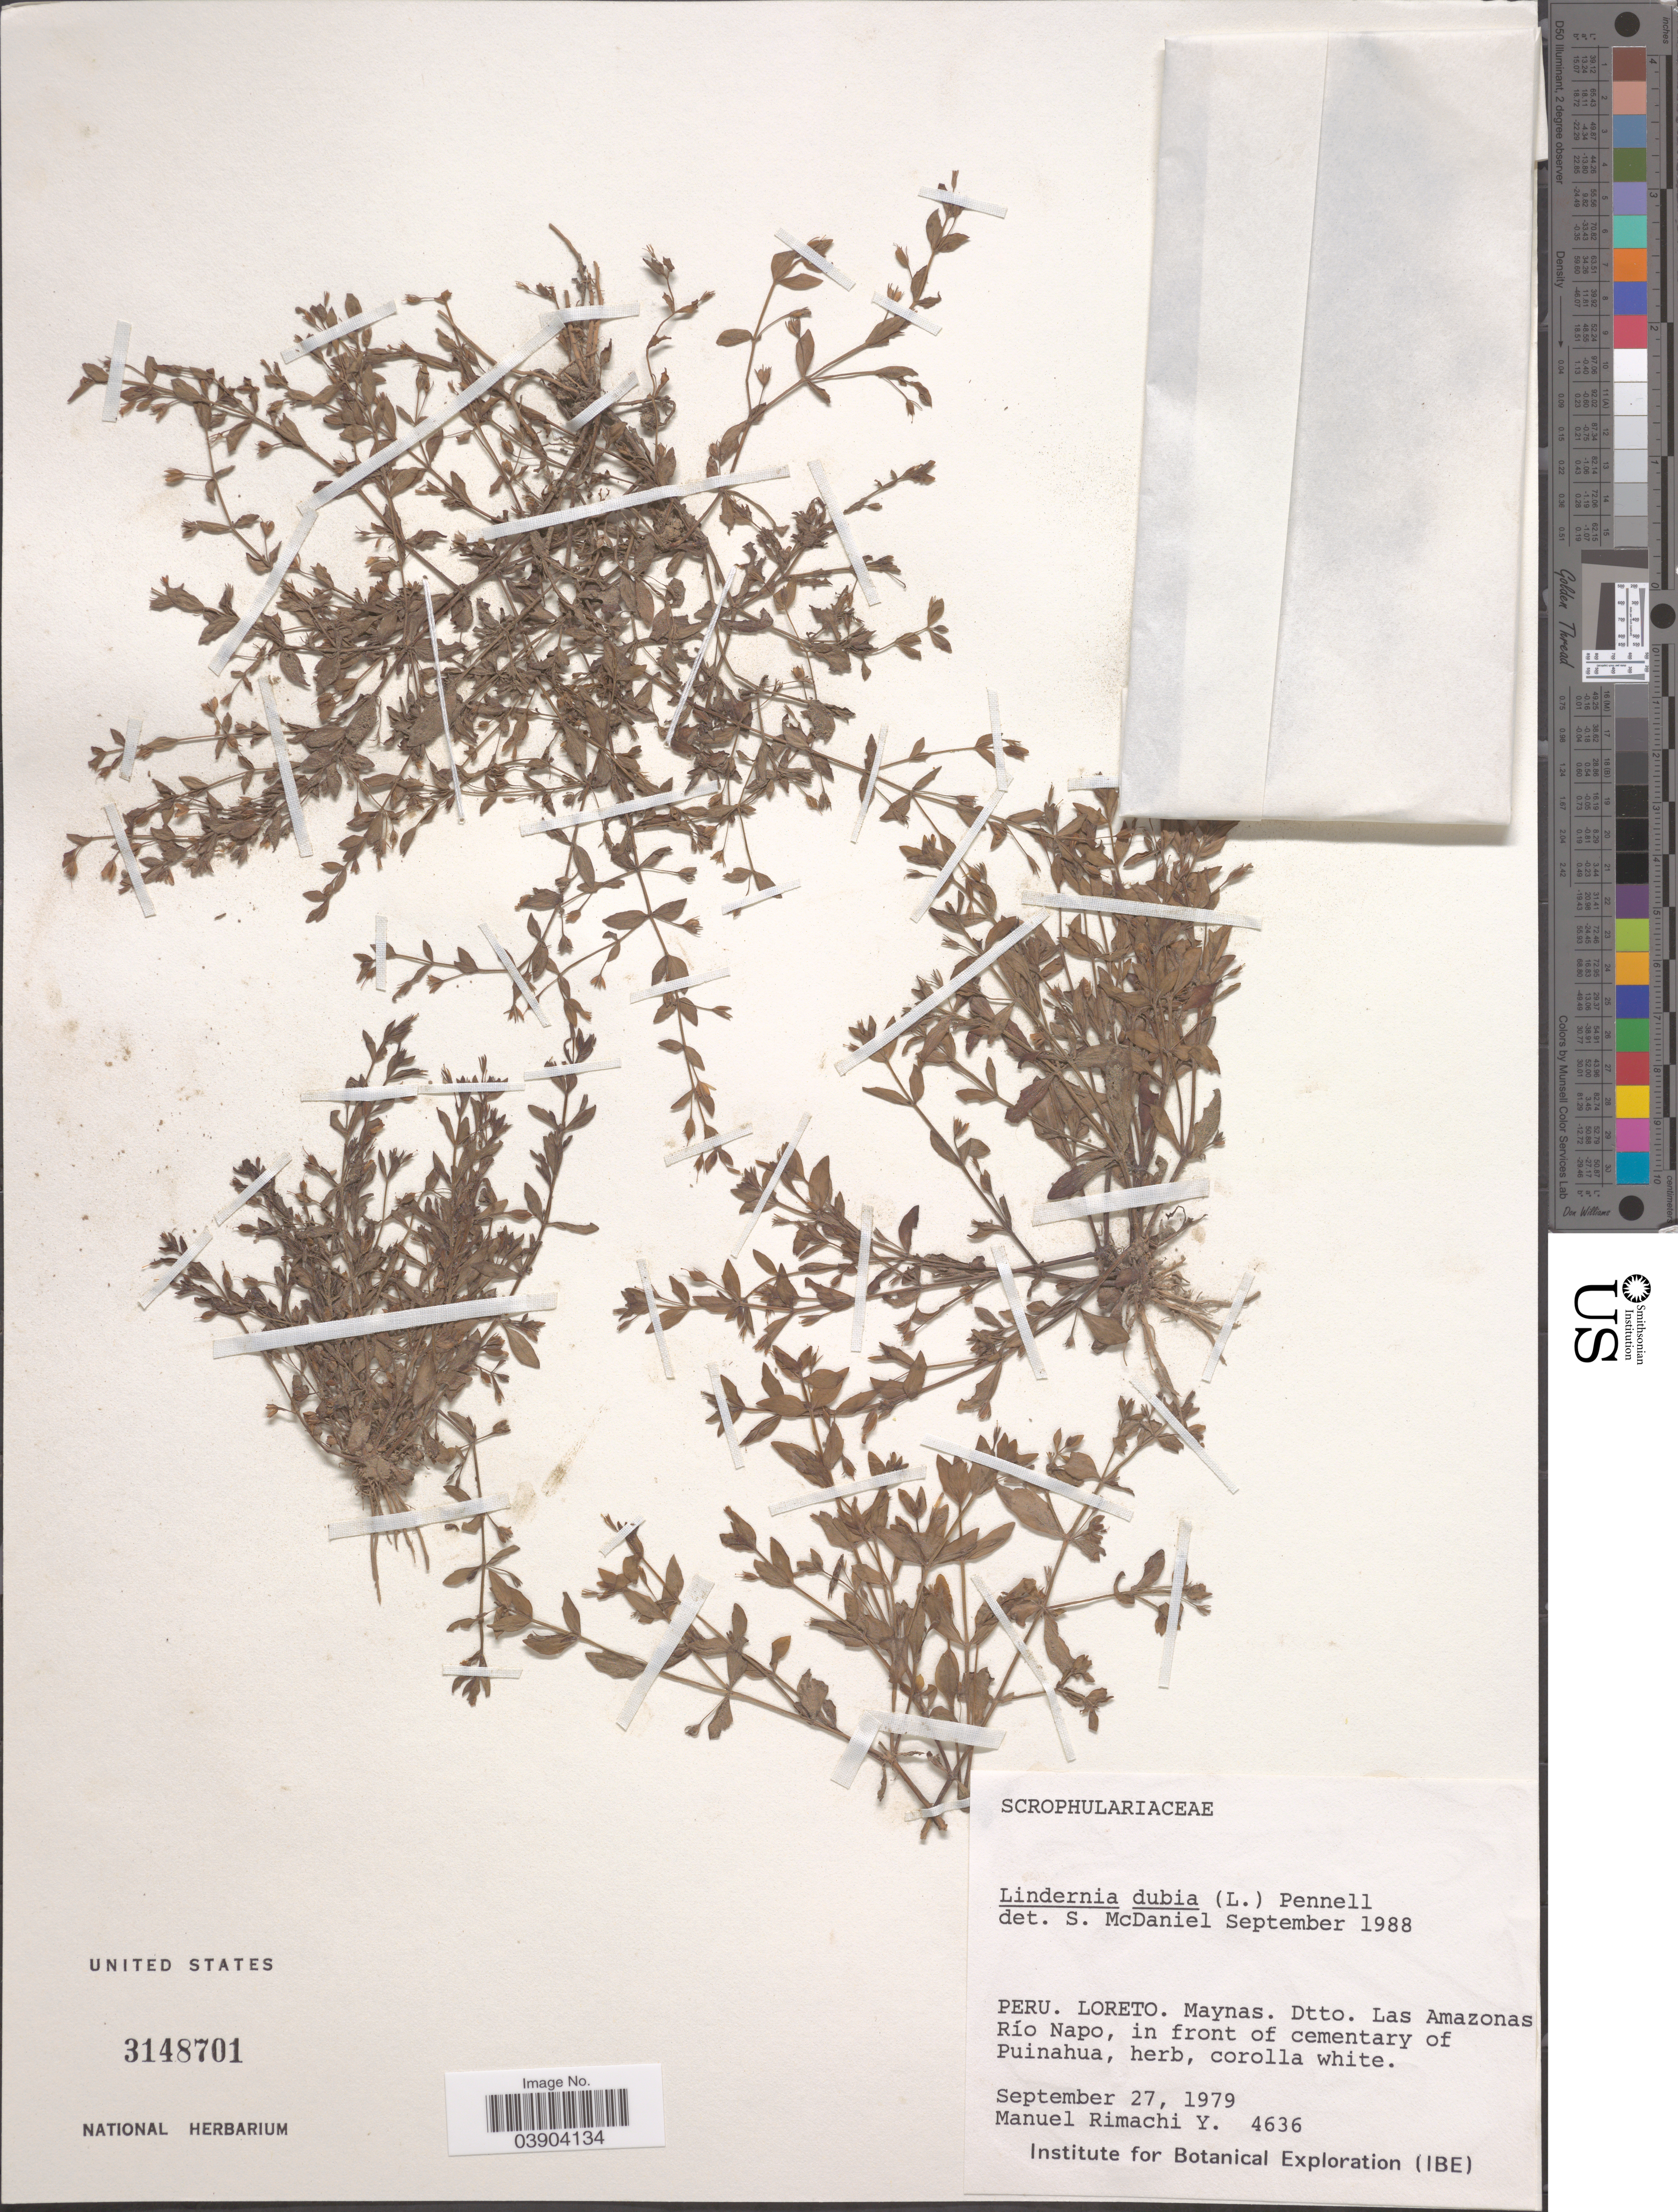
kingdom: Plantae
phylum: Tracheophyta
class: Magnoliopsida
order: Lamiales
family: Linderniaceae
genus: Lindernia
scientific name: Lindernia dubia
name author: (L.) Pennell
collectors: M. Rimachi Y.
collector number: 4636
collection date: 1979-09-27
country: Peru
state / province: Loreto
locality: Maynas. Dtto. Las Amazonas Río Napo, in front of cemetery of Puinahua.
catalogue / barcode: US 3148701